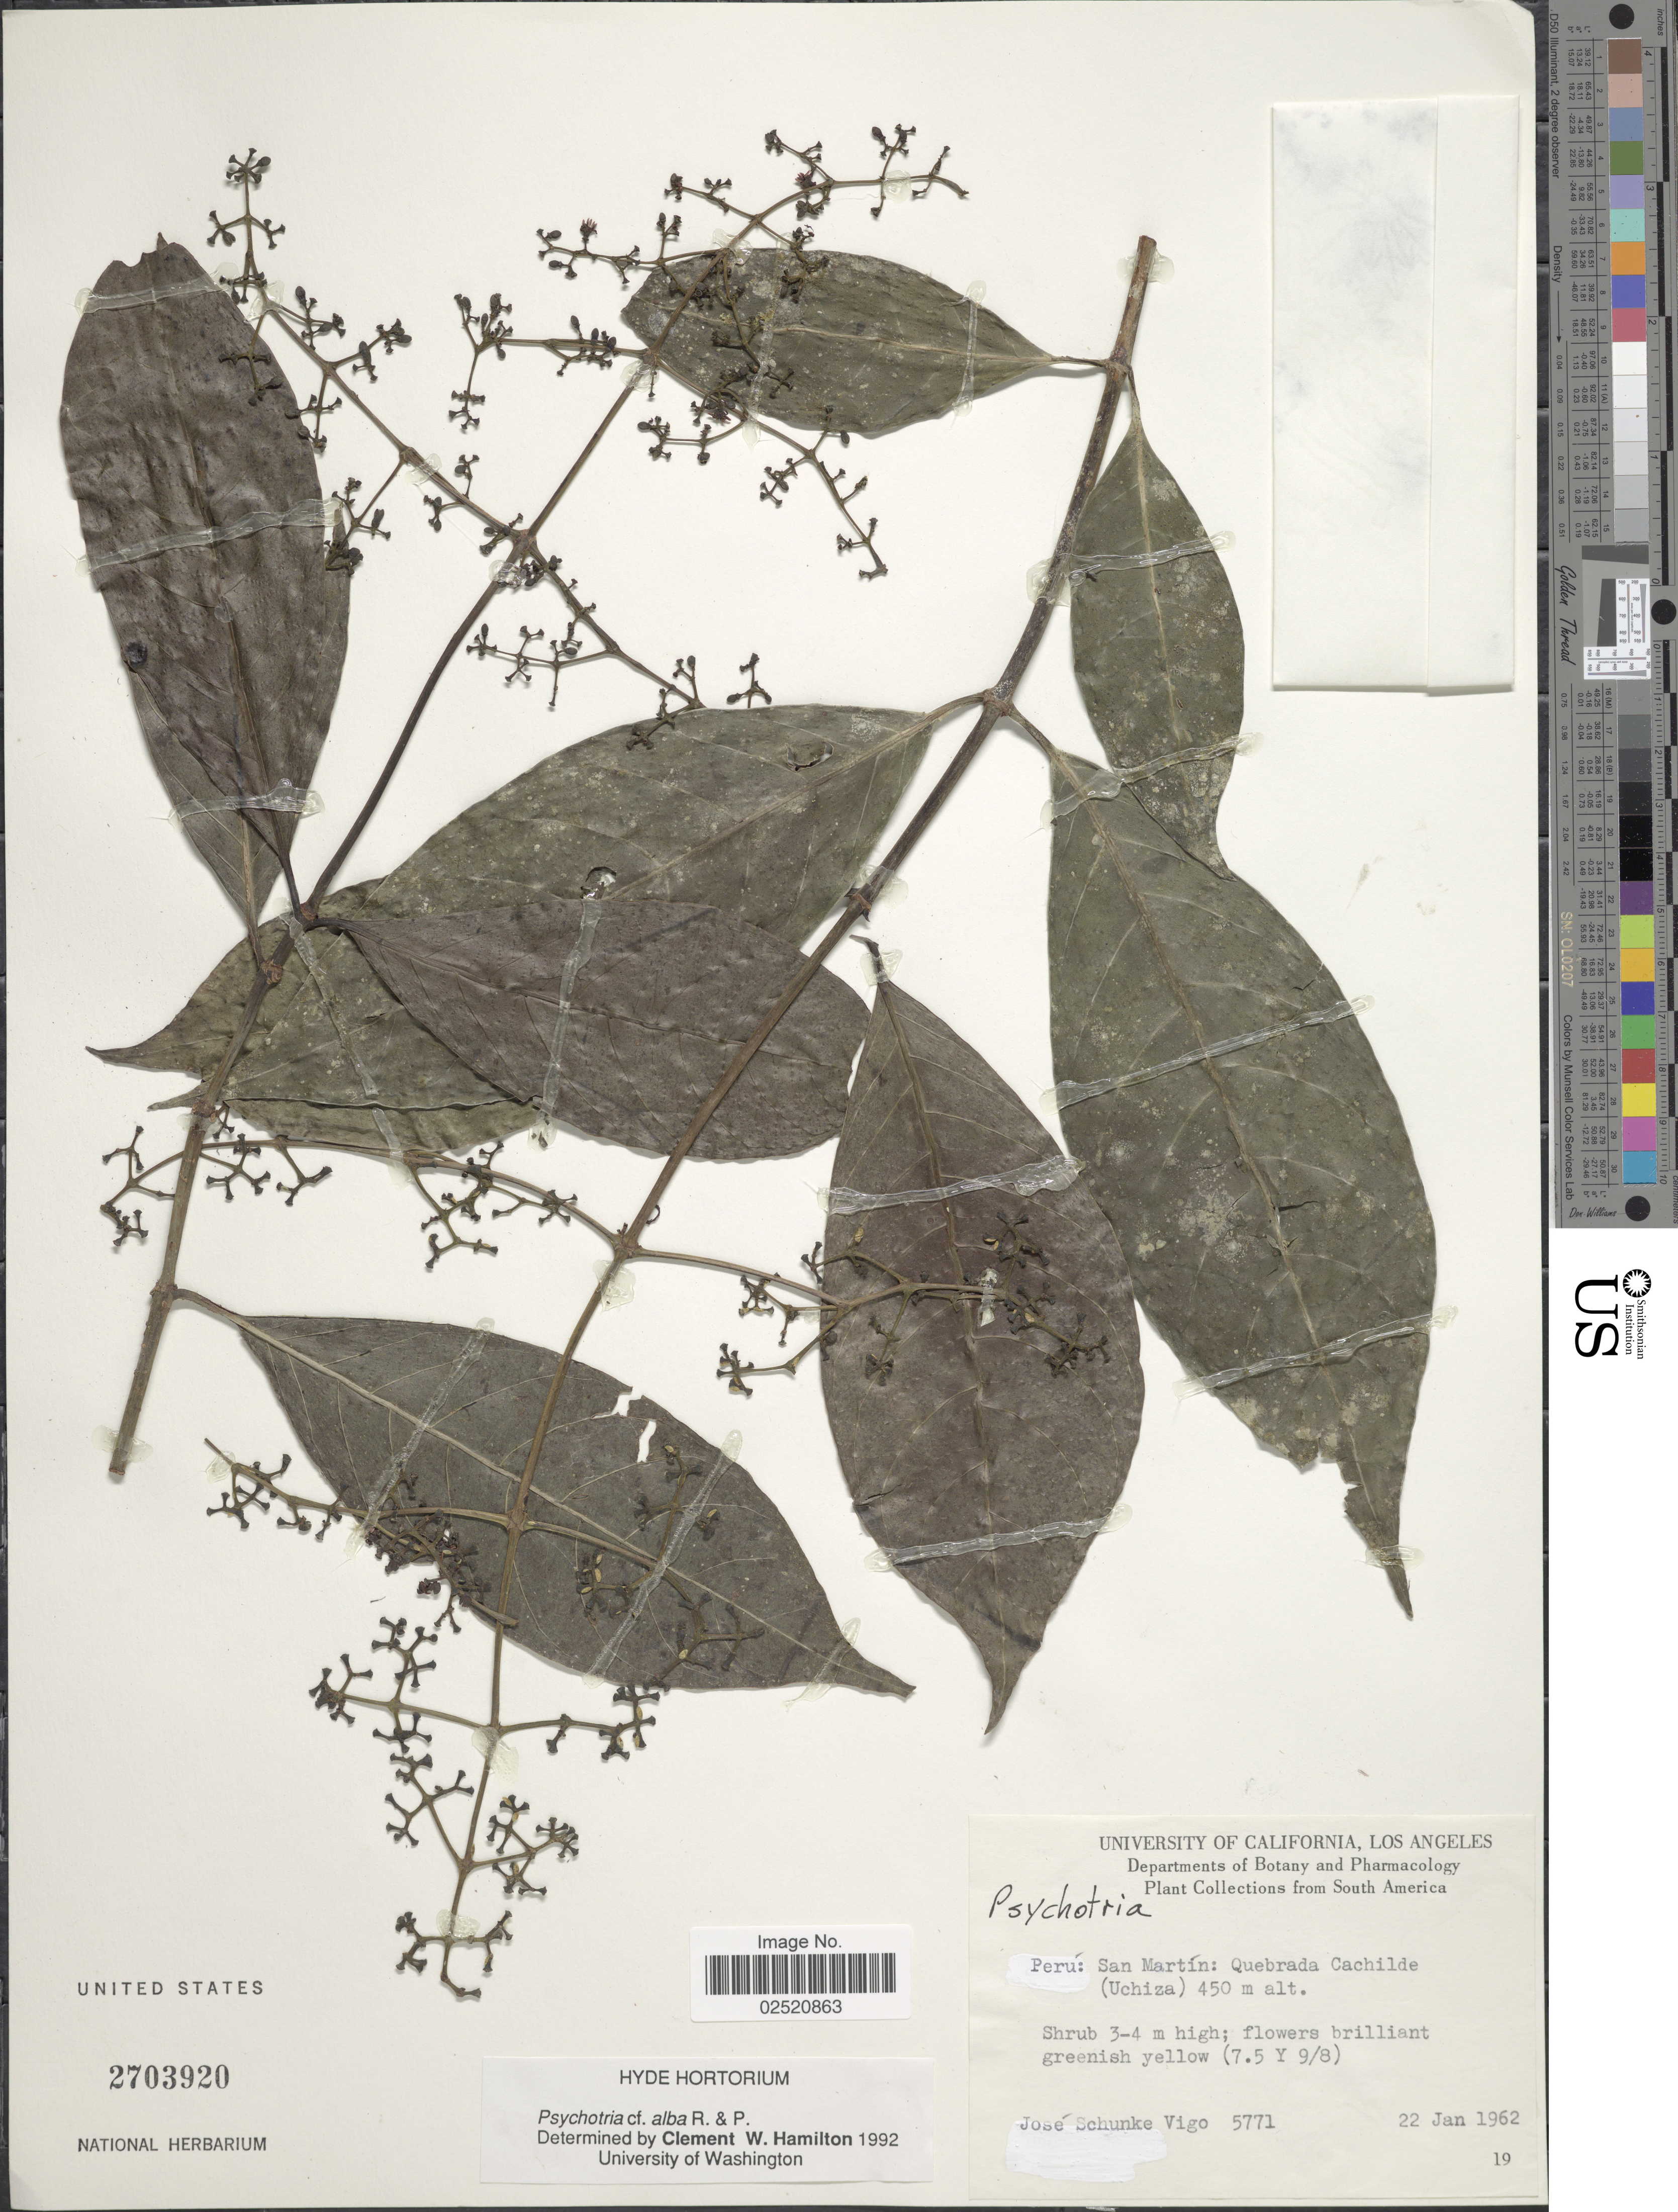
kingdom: Plantae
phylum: Tracheophyta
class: Magnoliopsida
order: Gentianales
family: Rubiaceae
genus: Psychotria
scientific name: Psychotria alba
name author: Ruiz & Pav.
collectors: J. Schunke Vigo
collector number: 5771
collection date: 1962-01-22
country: Peru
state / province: San Martín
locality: Quebrada Cachilde (Uchiza)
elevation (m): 450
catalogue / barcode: US 2703920